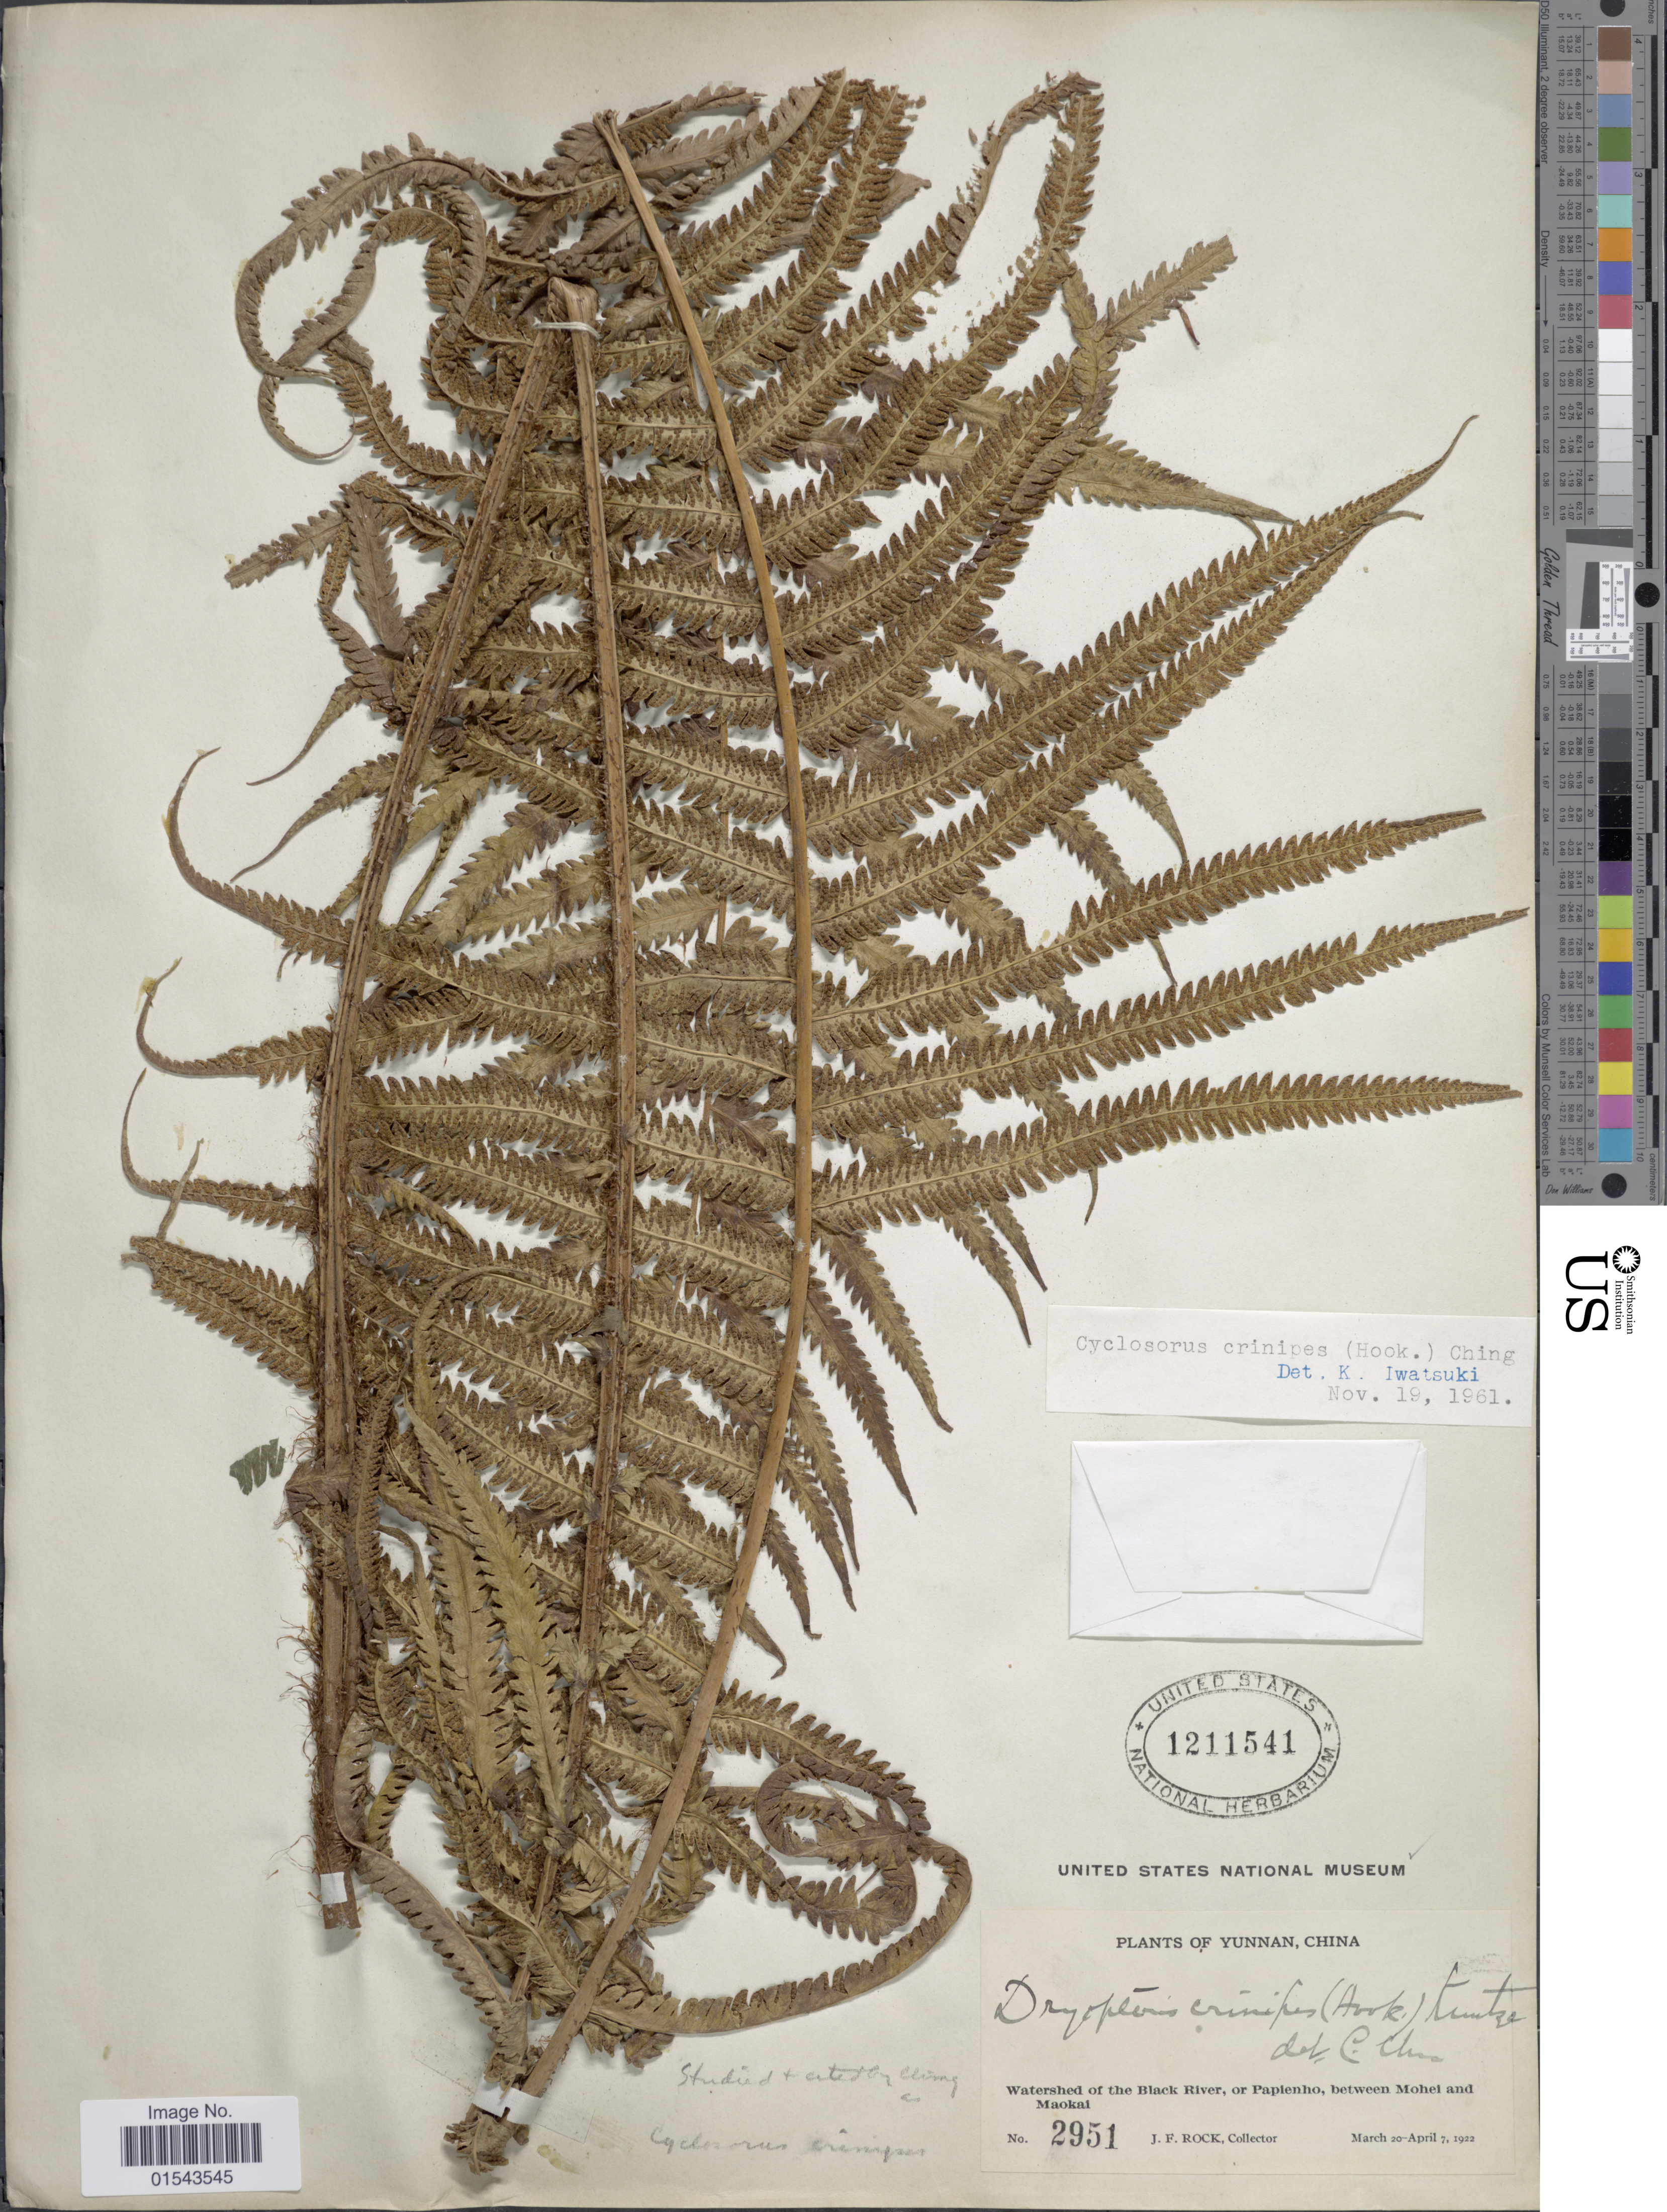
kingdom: Plantae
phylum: Tracheophyta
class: Polypodiopsida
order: Polypodiales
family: Thelypteridaceae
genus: Christella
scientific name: Christella crinipes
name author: (Hook.) Holttum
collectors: J. Rock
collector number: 2951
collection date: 1922-03-20/1922-04-07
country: China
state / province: Yunnan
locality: Yunnan, China. watershd of the Black river, or Paptenho, between Mohel and Maokal.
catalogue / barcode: US 1211541